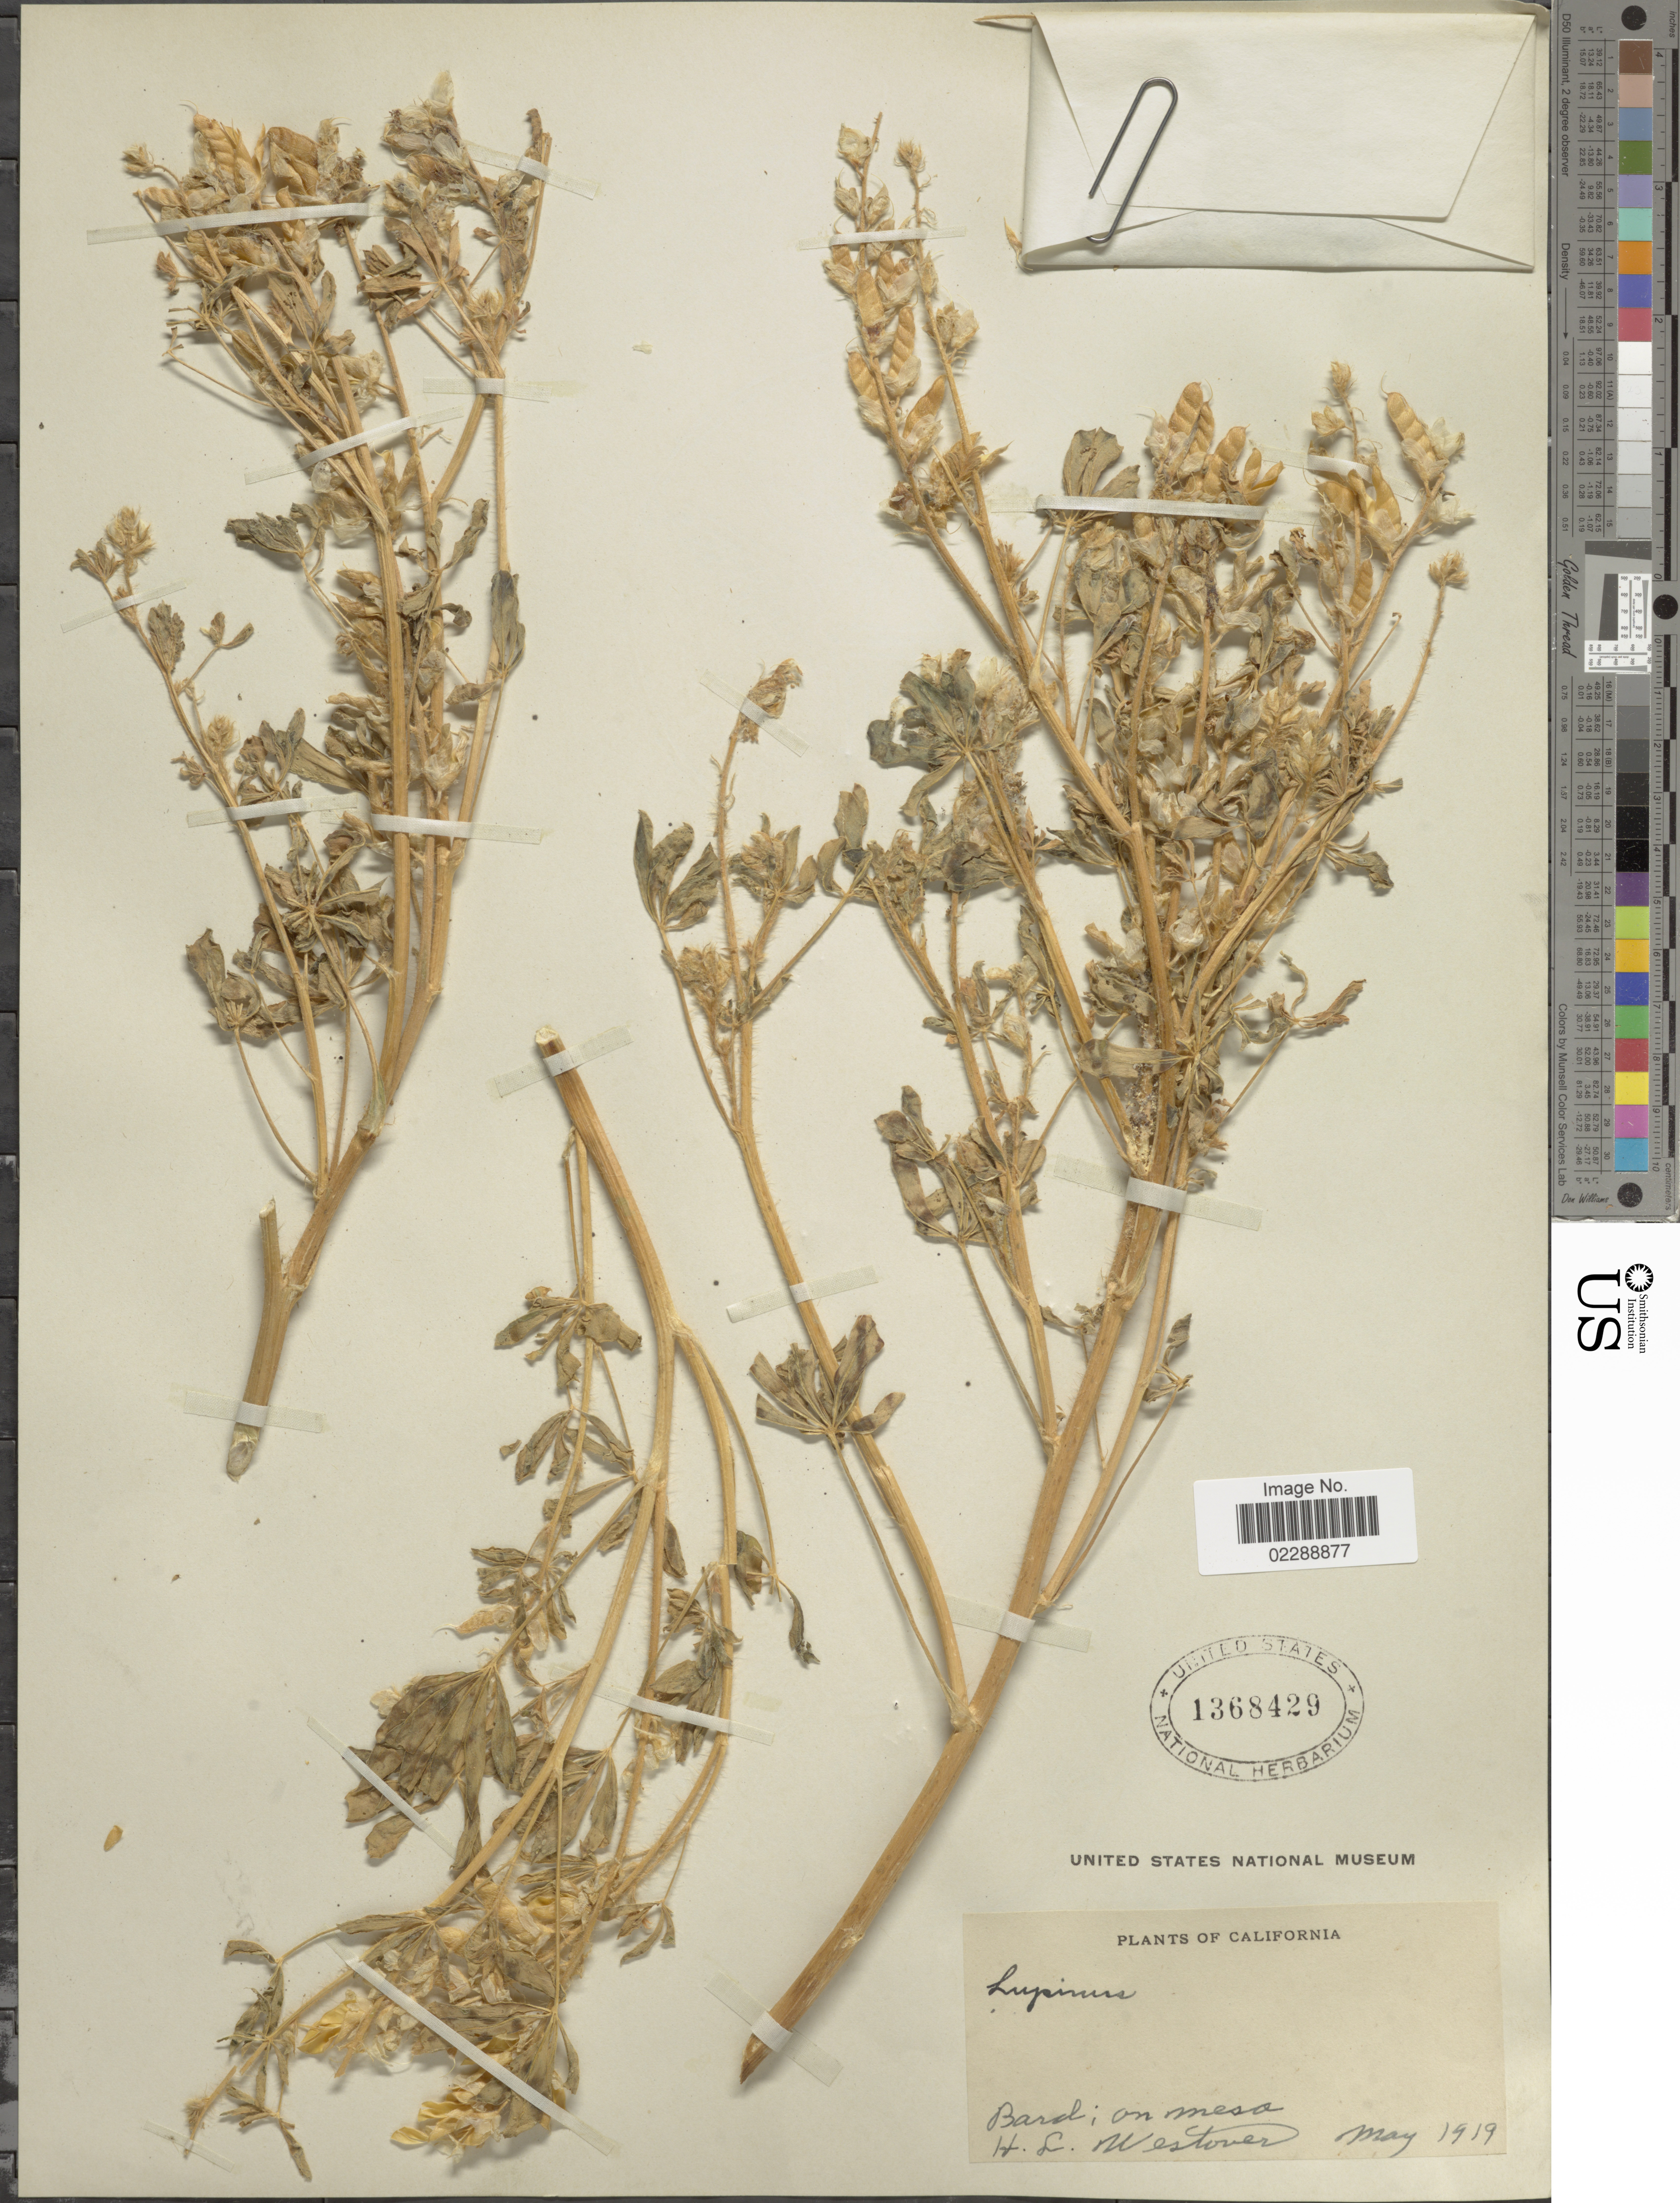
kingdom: Plantae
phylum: Tracheophyta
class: Magnoliopsida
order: Fabales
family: Fabaceae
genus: Lupinus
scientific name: Lupinus sp.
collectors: H. Westover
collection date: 1919-05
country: United States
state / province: California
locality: Bard, on mesa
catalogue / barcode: US 1368429